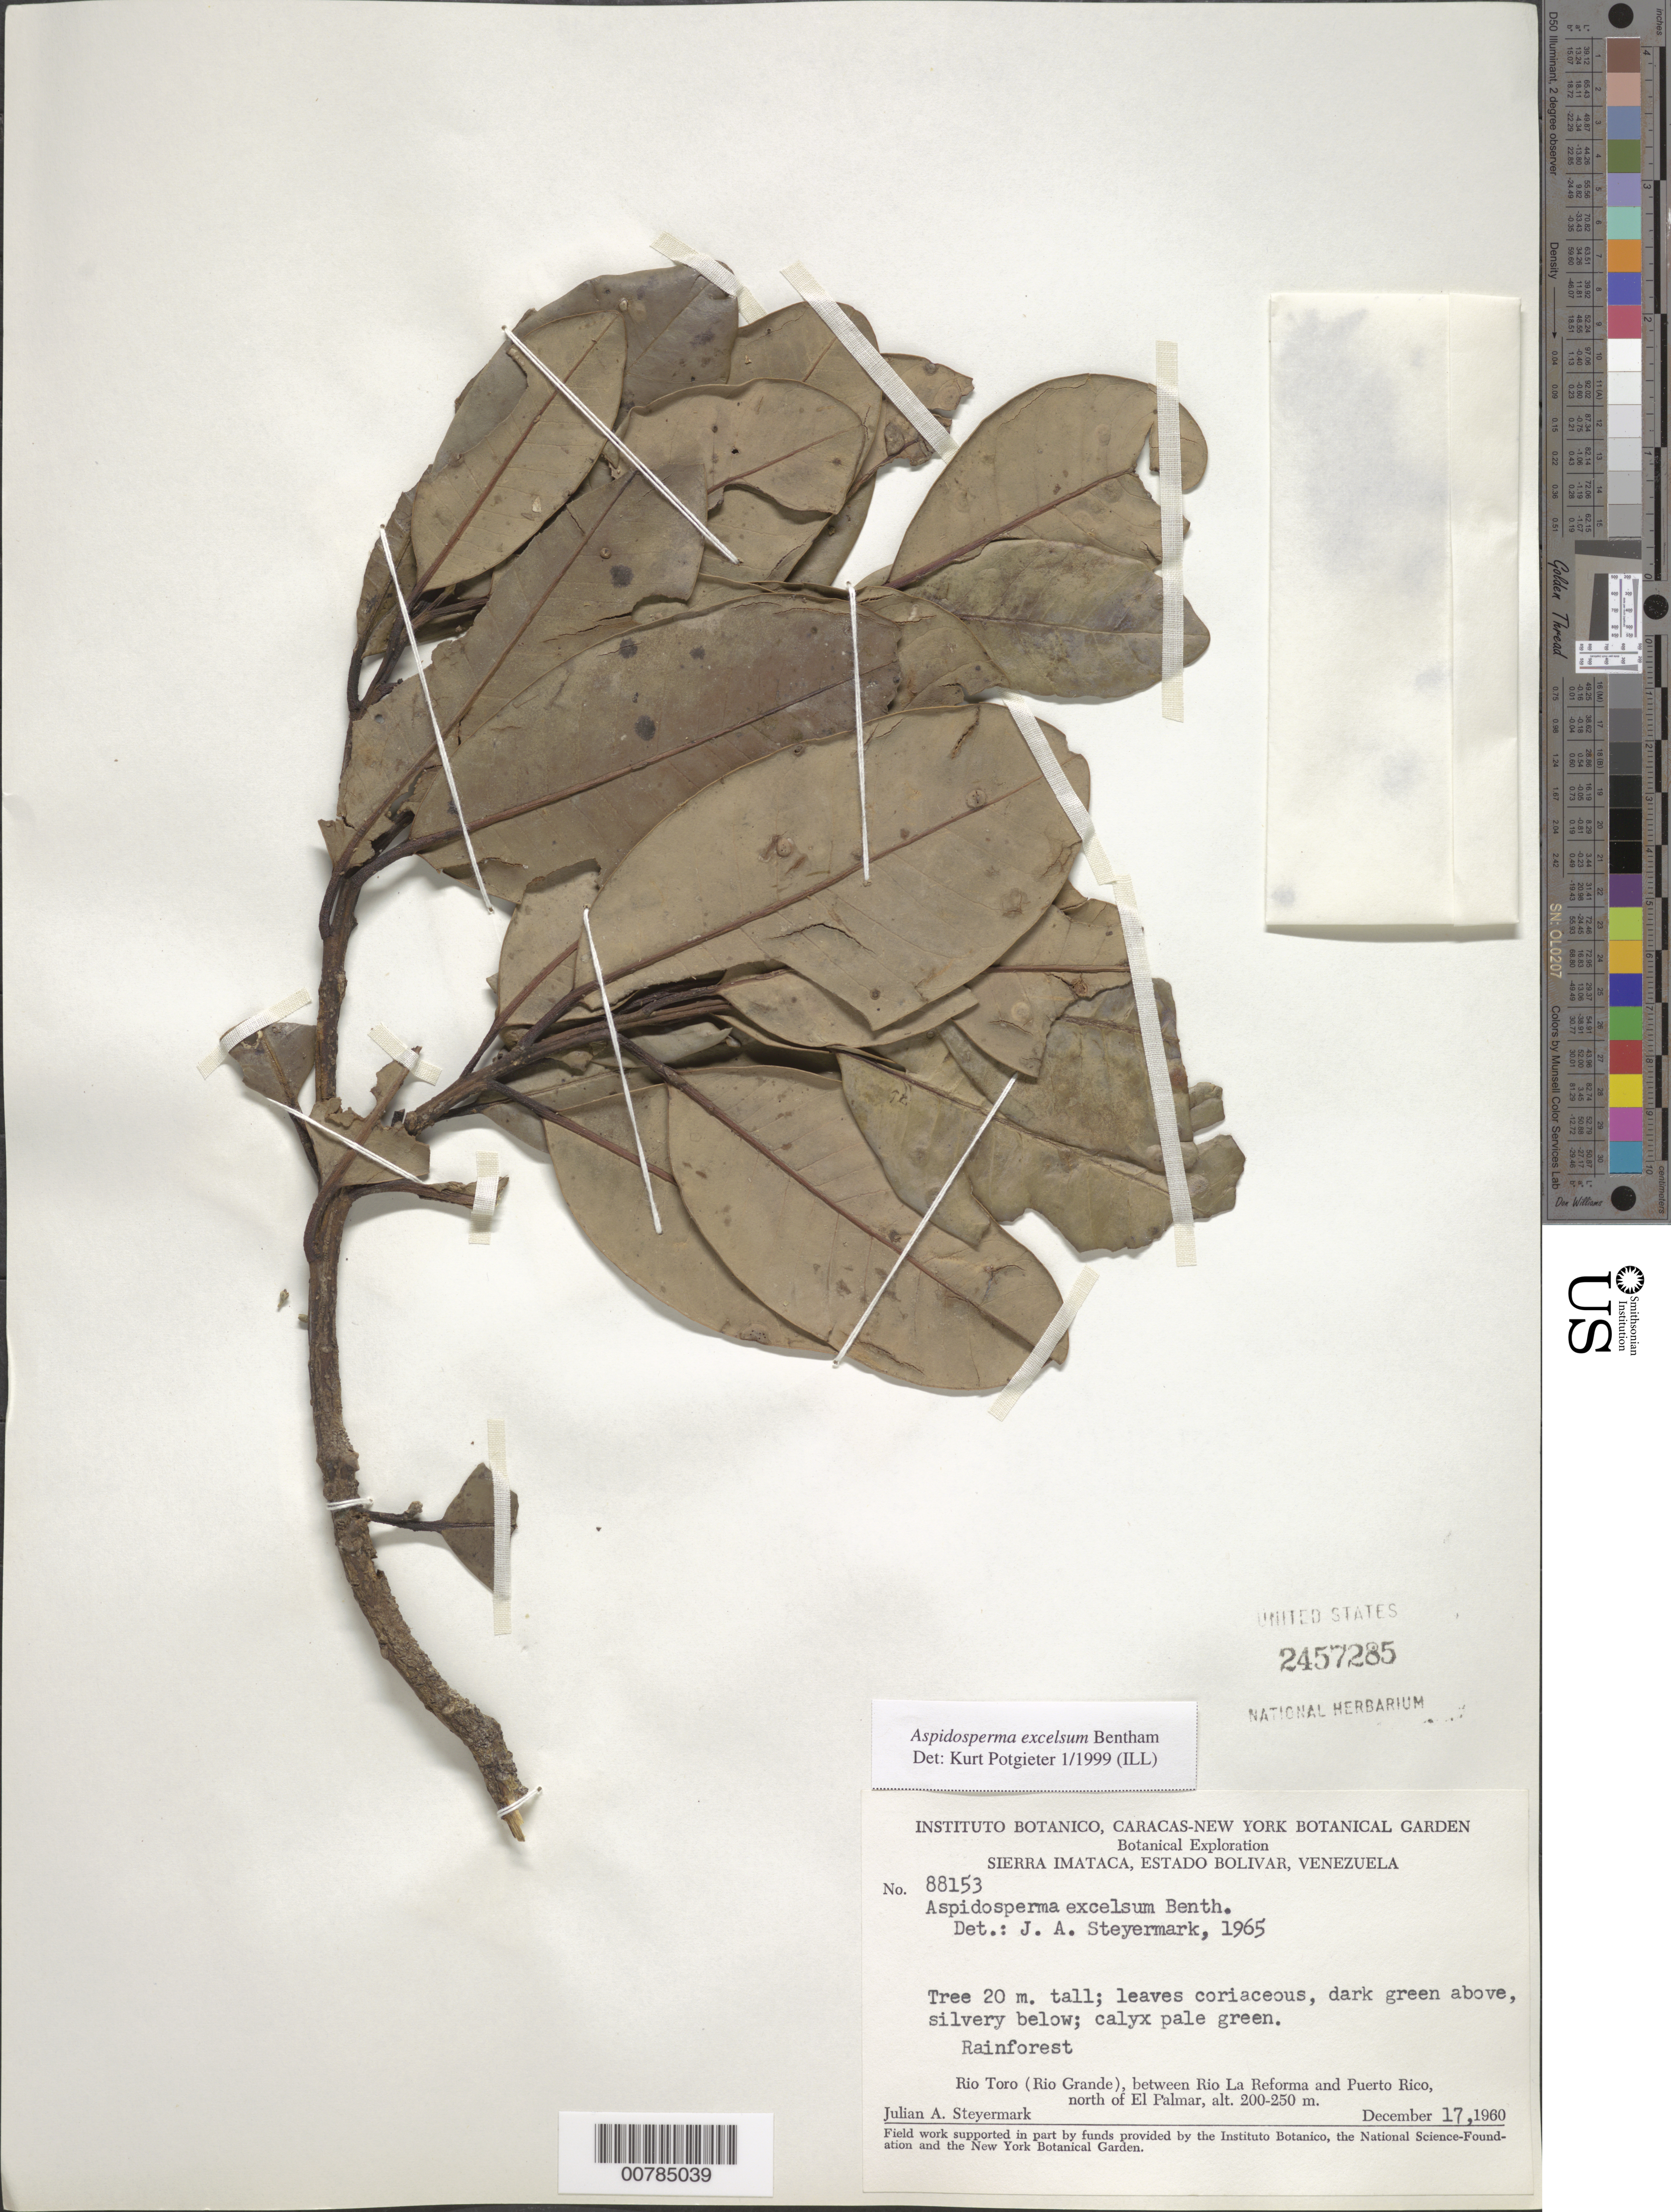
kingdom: Plantae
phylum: Tracheophyta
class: Magnoliopsida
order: Gentianales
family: Apocynaceae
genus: Aspidosperma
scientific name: Aspidosperma excelsum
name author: Benth.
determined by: Potgieter, K.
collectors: J. Steyermark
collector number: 88153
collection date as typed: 17-Dec-60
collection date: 1960-12-17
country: Venezuela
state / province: Bolívar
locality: Sierra Imataca, Río Toro (Río Grande), between Río La Reforma and Puerto Rico, N of El Palmar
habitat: Rain forest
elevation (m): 200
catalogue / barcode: US 2457285